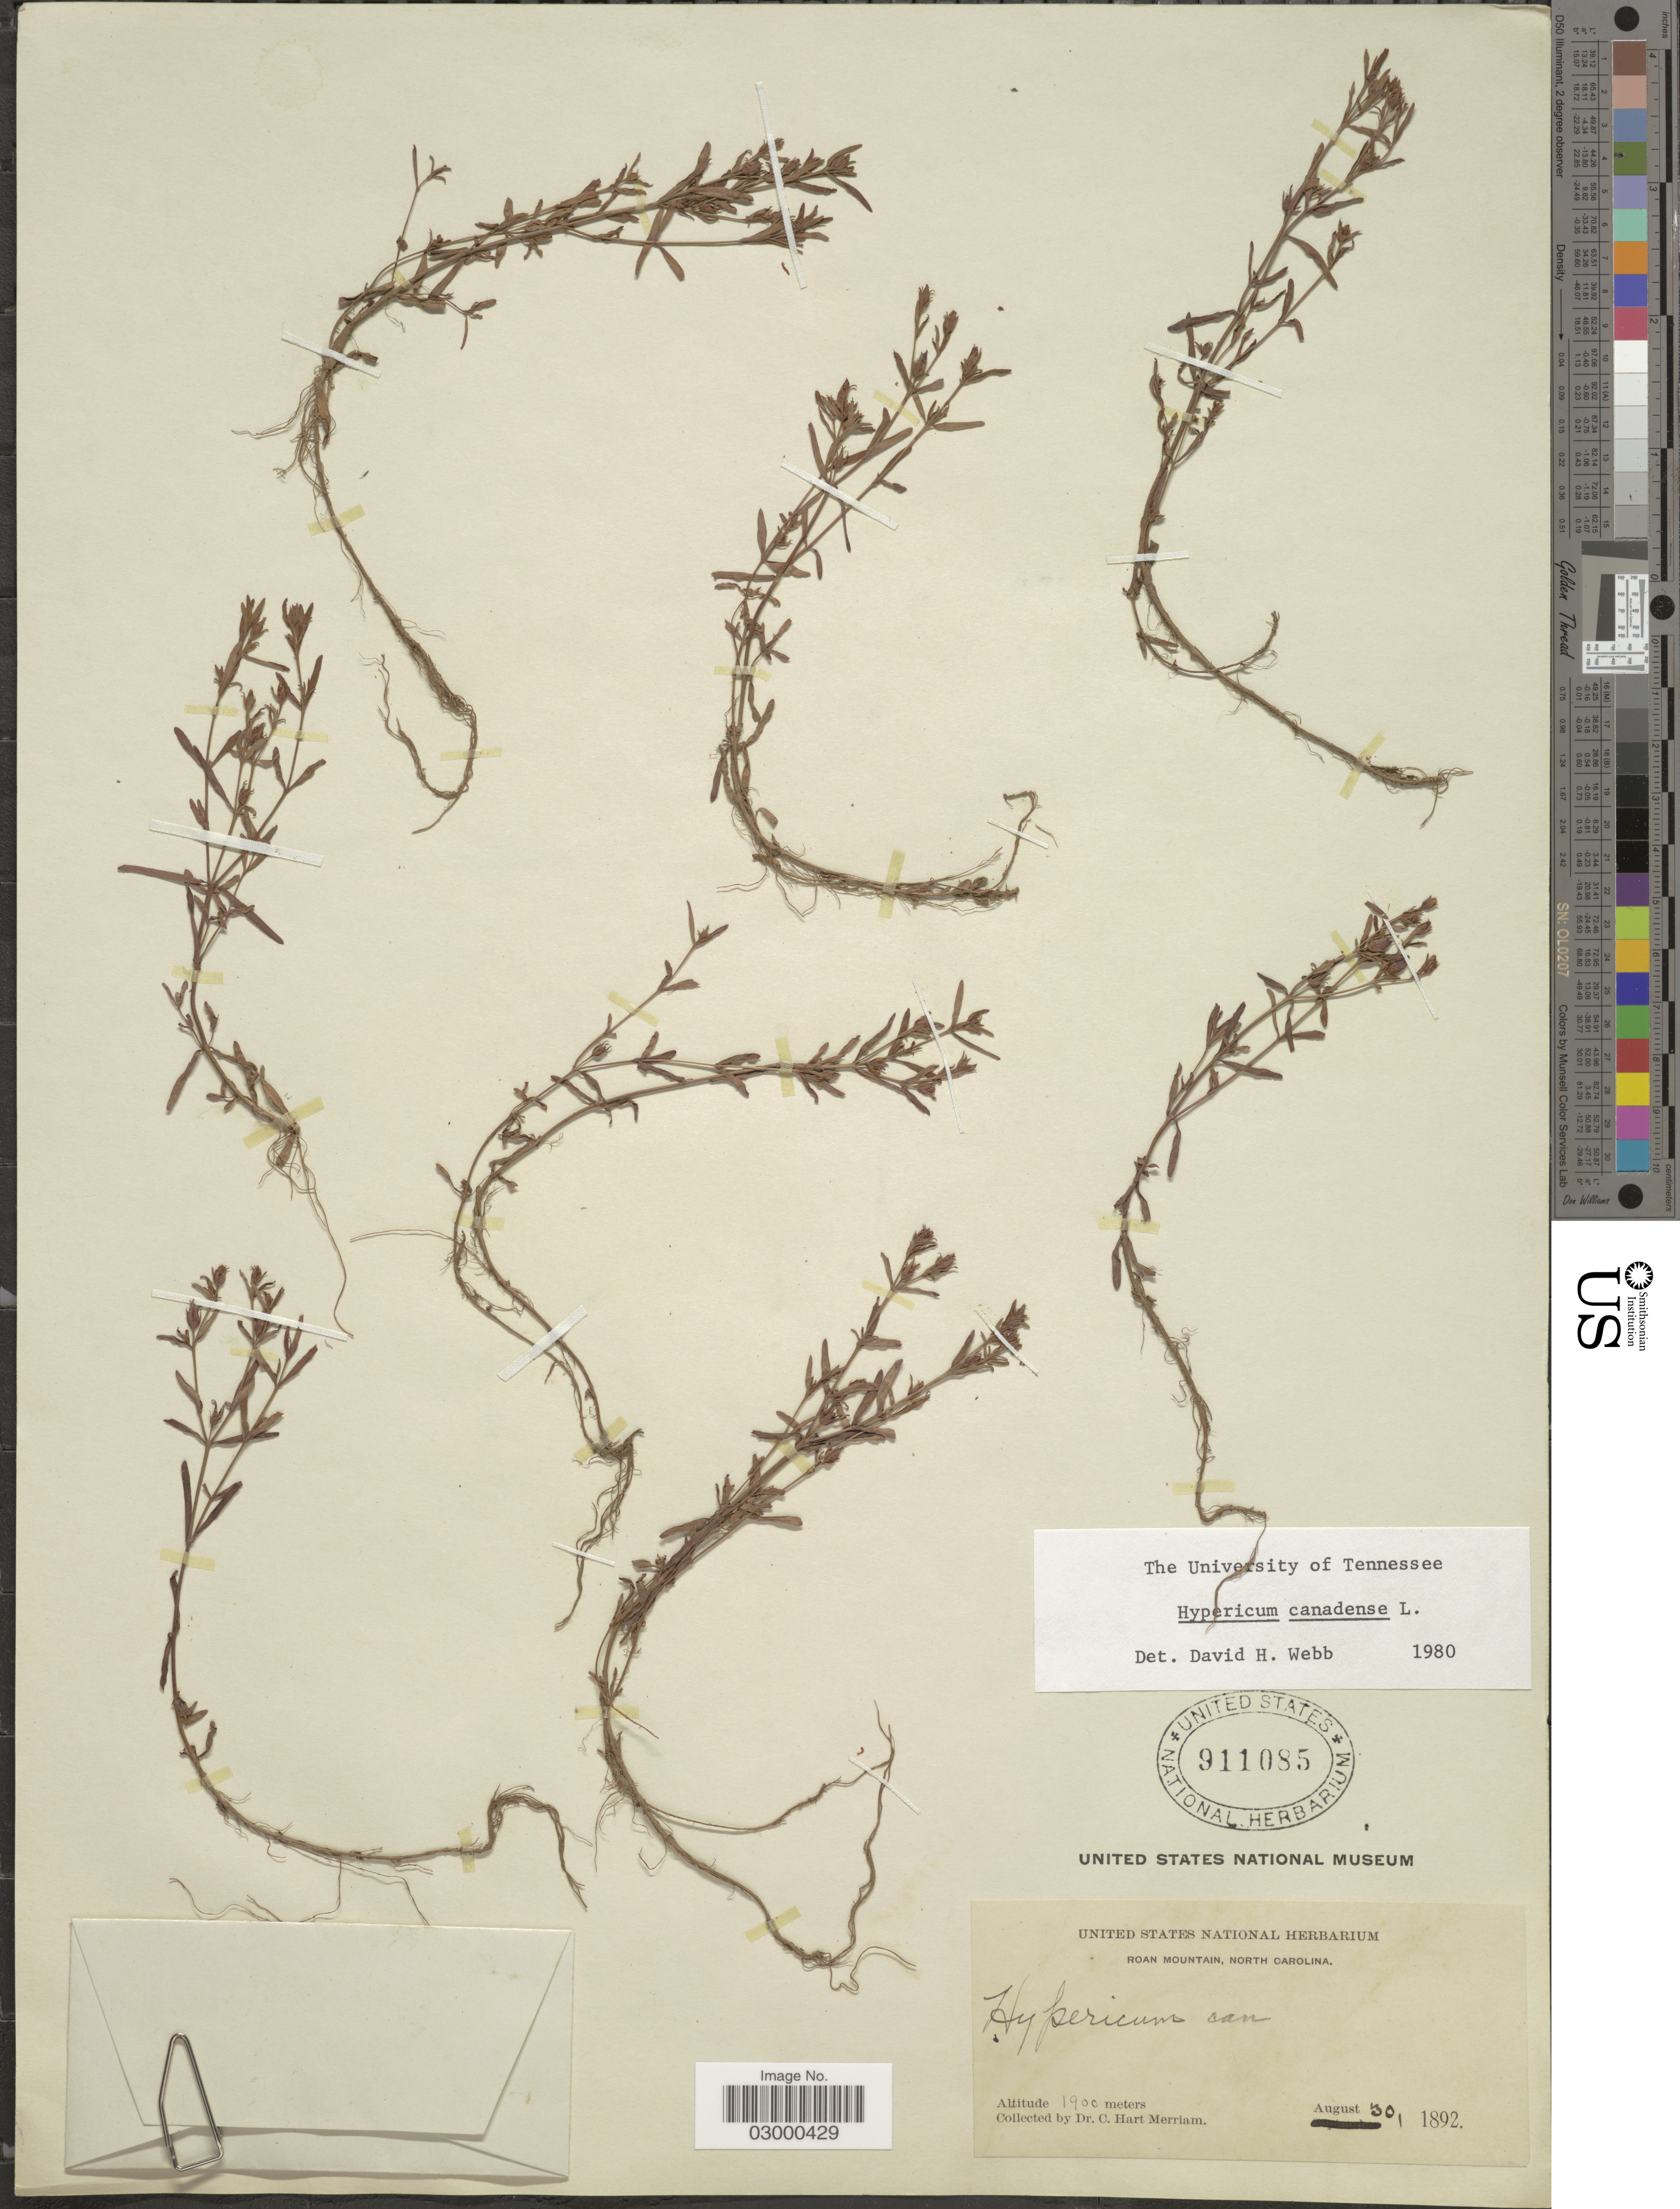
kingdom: Plantae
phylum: Tracheophyta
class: Magnoliopsida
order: Malpighiales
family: Hypericaceae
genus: Hypericum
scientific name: Hypericum canadense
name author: L.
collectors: C. Merriam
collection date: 1892-08-30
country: United States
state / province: North Carolina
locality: Roan Mountain.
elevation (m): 1900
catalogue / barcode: US 911085